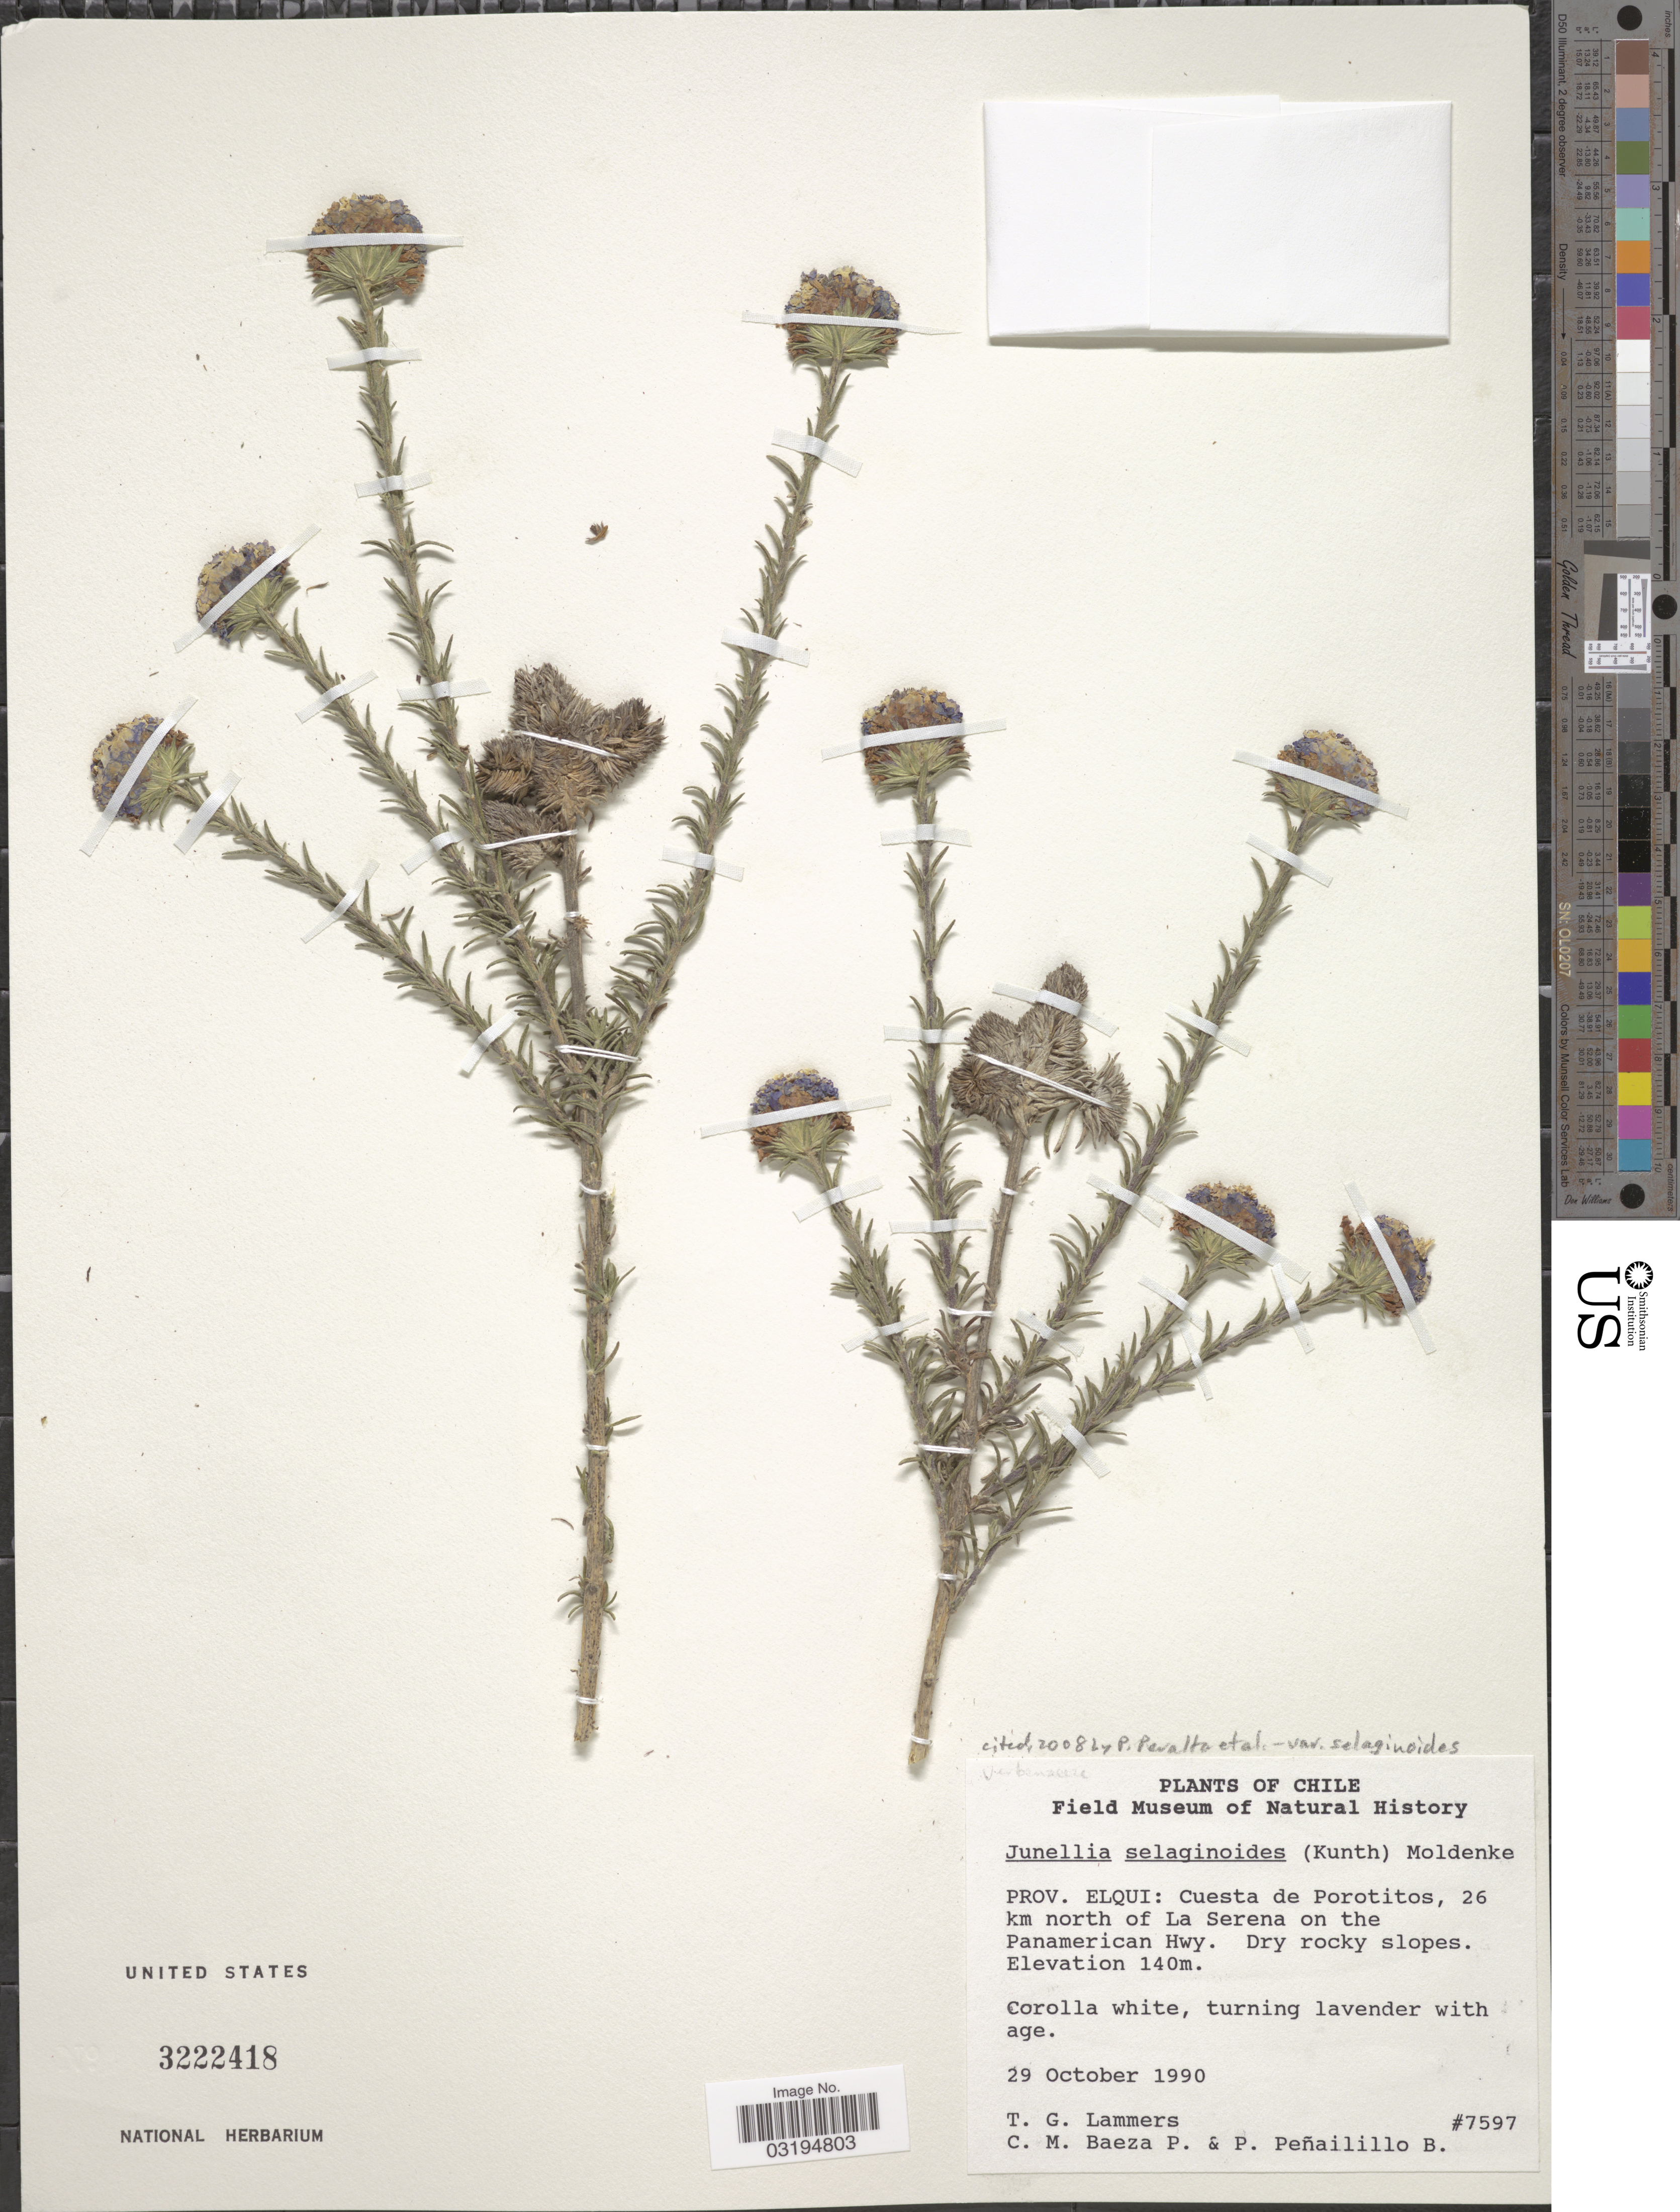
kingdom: Plantae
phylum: Tracheophyta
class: Magnoliopsida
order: Lamiales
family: Verbenaceae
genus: Junellia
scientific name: Junellia selaginoides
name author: (Kunth ex Walp.) Moldenke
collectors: T. Lammers, C. Baeza & P. Peñailillo B.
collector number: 7597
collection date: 1990-10-29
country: Chile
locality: Prov. Elqui: Cuesta de Porotitos, 26 km north of La Serena on the Panamerican Hwy.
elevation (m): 140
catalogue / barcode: US 3222418